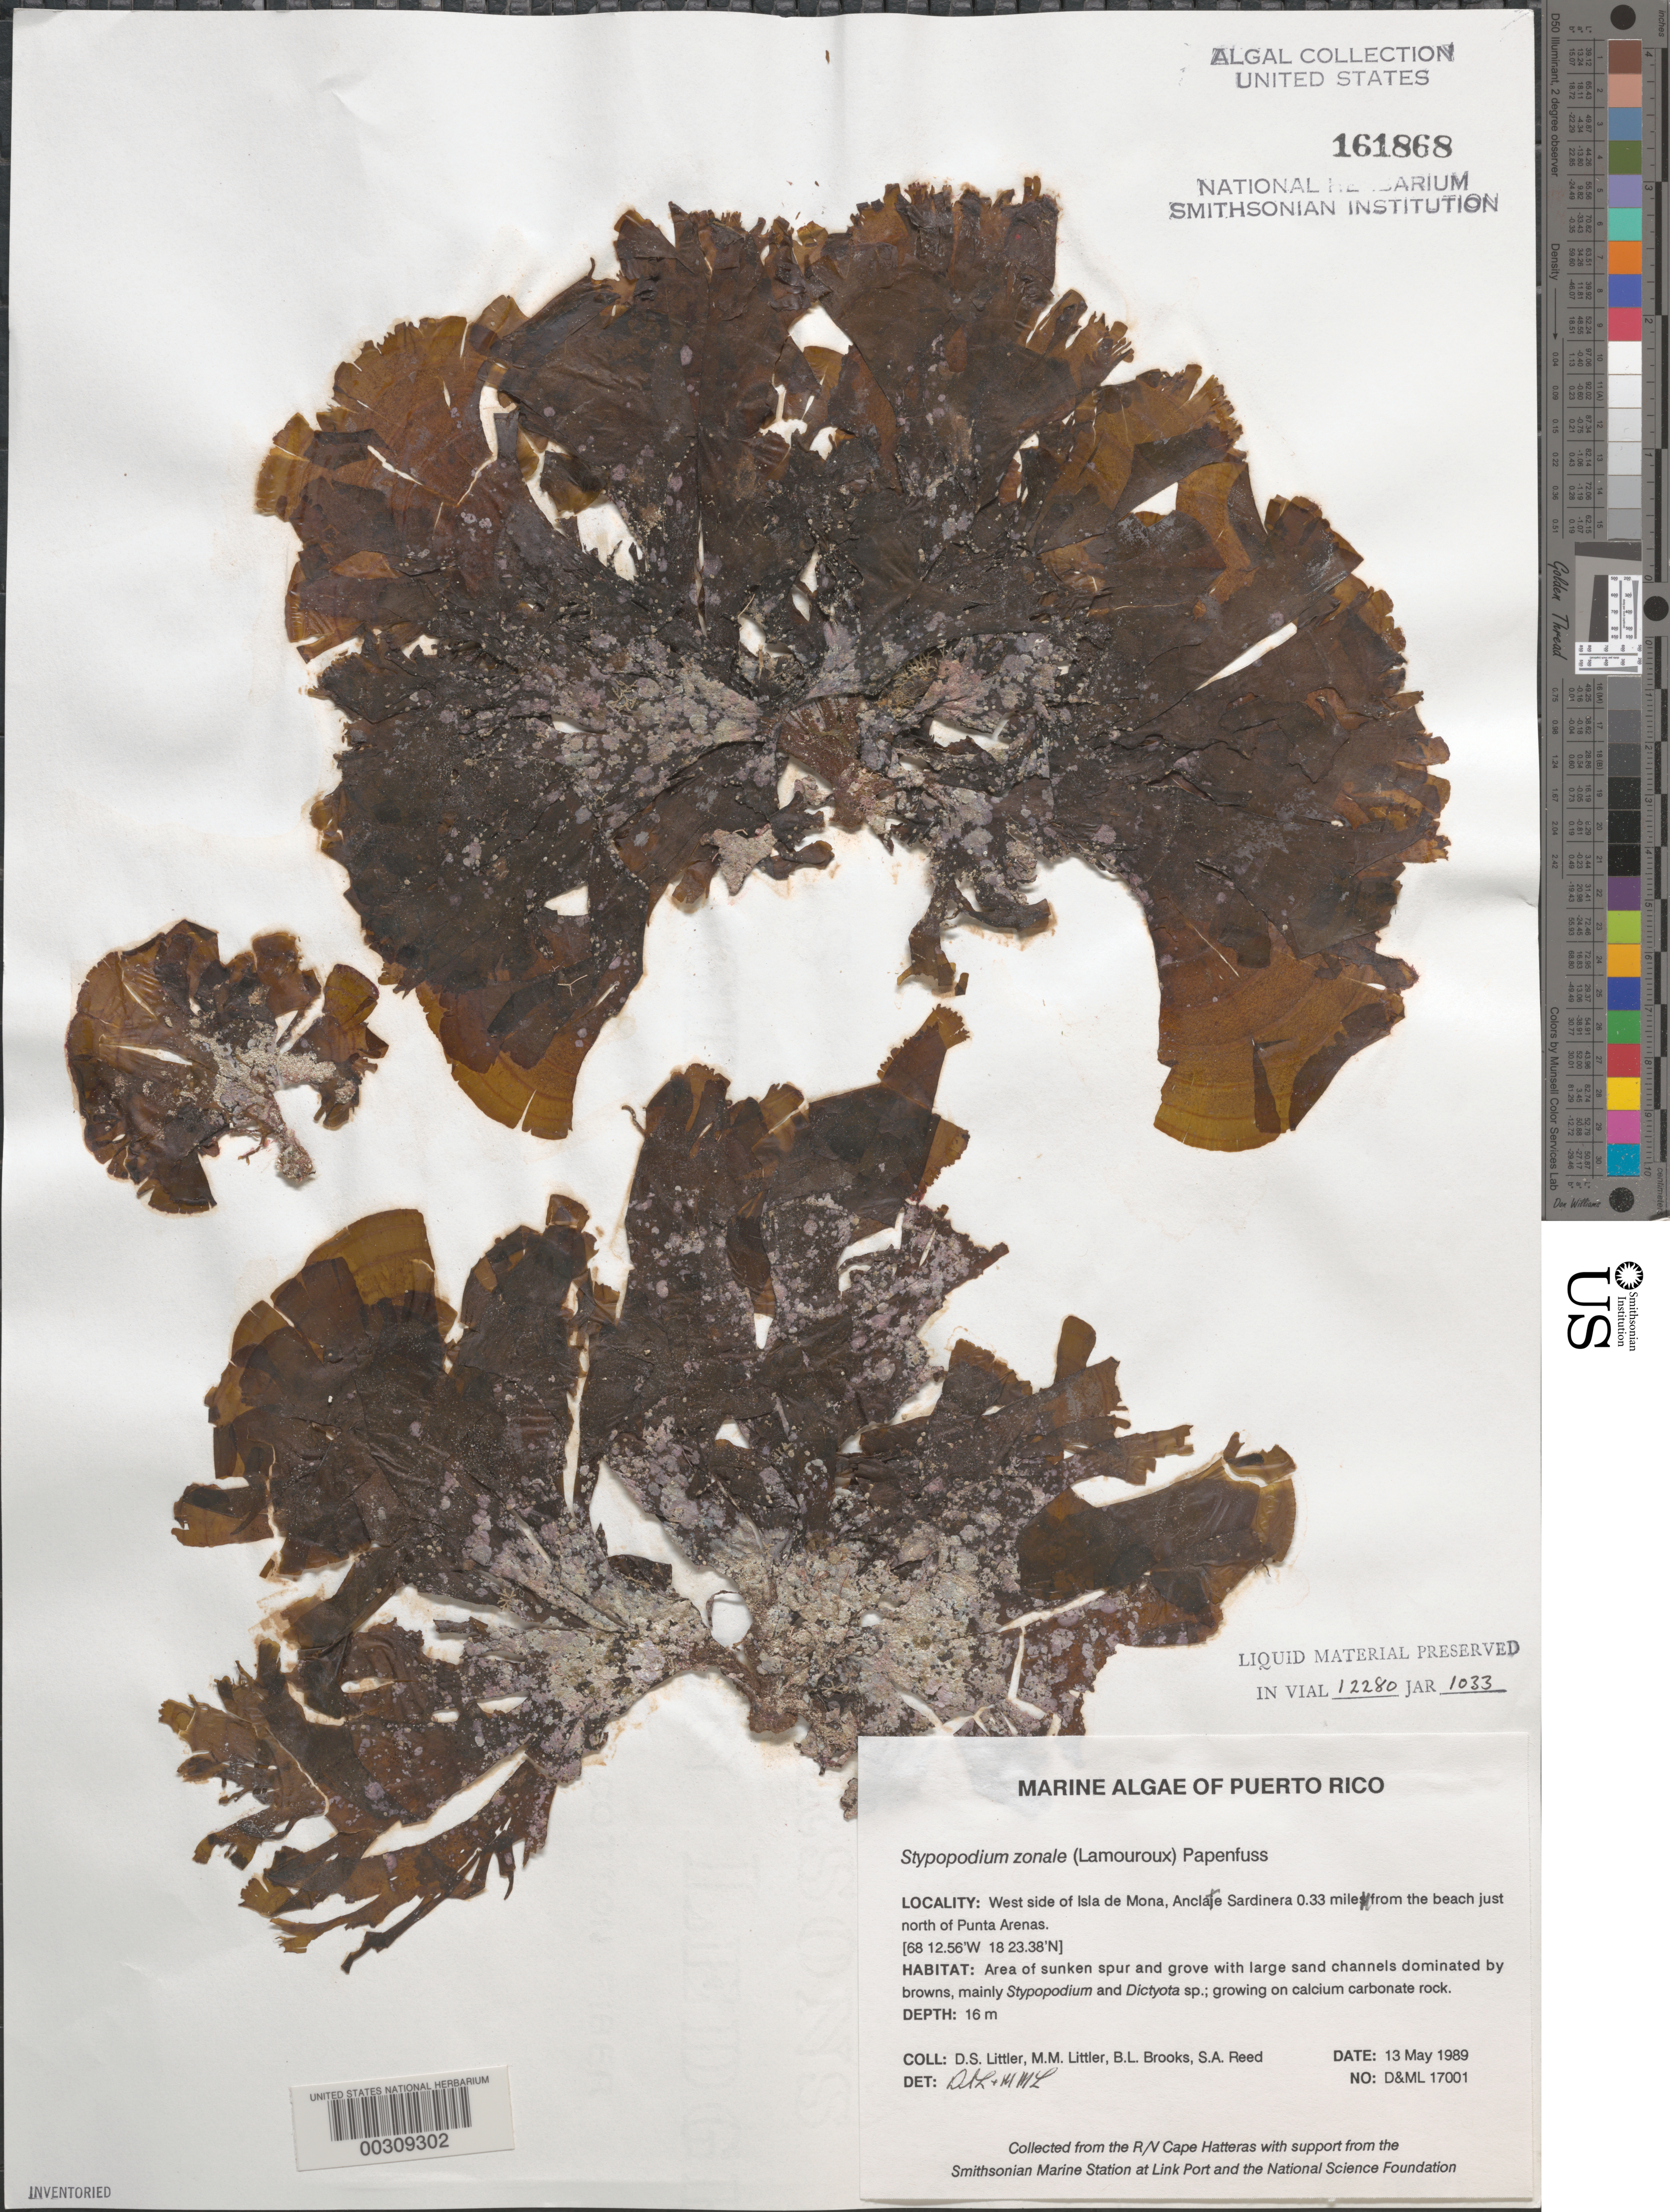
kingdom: Chromista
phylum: Ochrophyta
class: Phaeophyceae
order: Dictyotales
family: Dictyotaceae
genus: Stypopodium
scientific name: Stypopodium zonale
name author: (J.V.Lamouroux) Papenf.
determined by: Littler, D. S.; Littler, M. M.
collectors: D. S. Littler, M. M. Littler, B. Brooks & S. Reed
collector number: D&ML 17001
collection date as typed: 13 May 1989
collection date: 1989-05-13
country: Puerto Rico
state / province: Mayaguez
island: Isla de Mona (Isla Mona)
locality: Anclate Sardinera 0.33 mile north of Punta Arenas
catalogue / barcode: US 161868